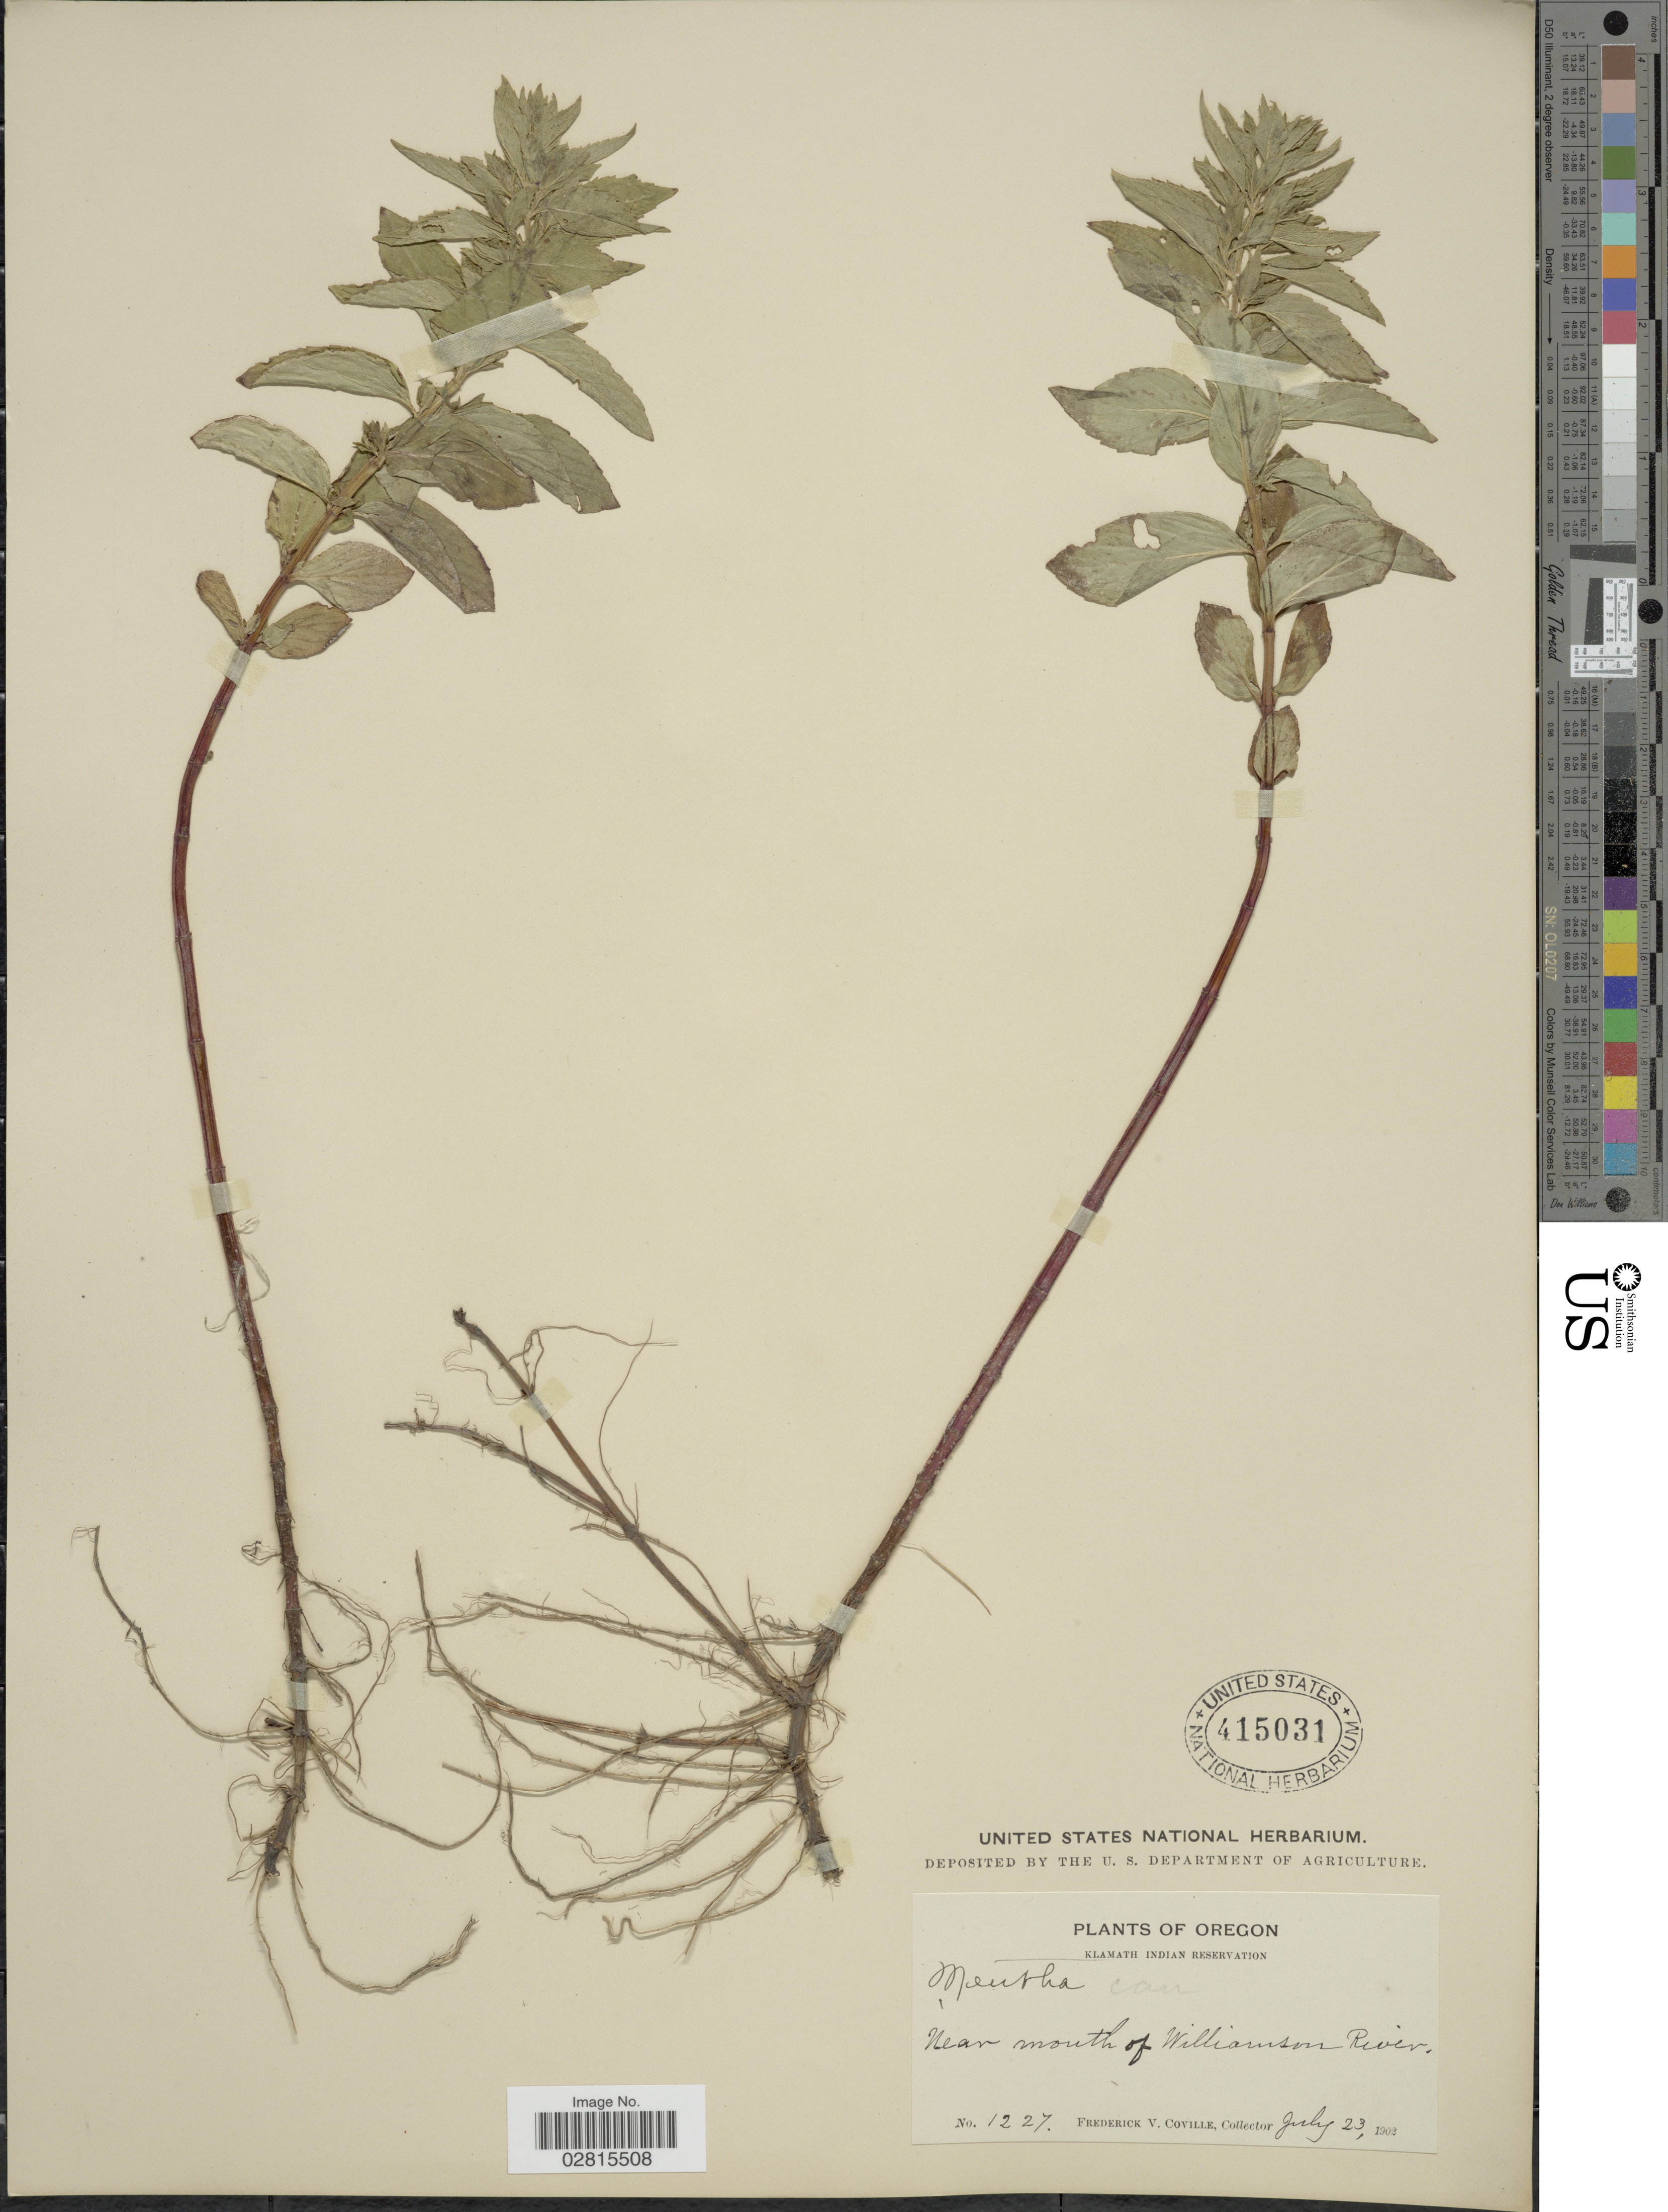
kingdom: Plantae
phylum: Tracheophyta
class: Magnoliopsida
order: Lamiales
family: Lamiaceae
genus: Mentha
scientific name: Mentha canadensis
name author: L.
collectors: F. V. Coville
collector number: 1227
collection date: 1902-07-23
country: United States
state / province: Oregon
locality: Klamath Indian Reservation, near mouth of Williamson River.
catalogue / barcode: US 415031